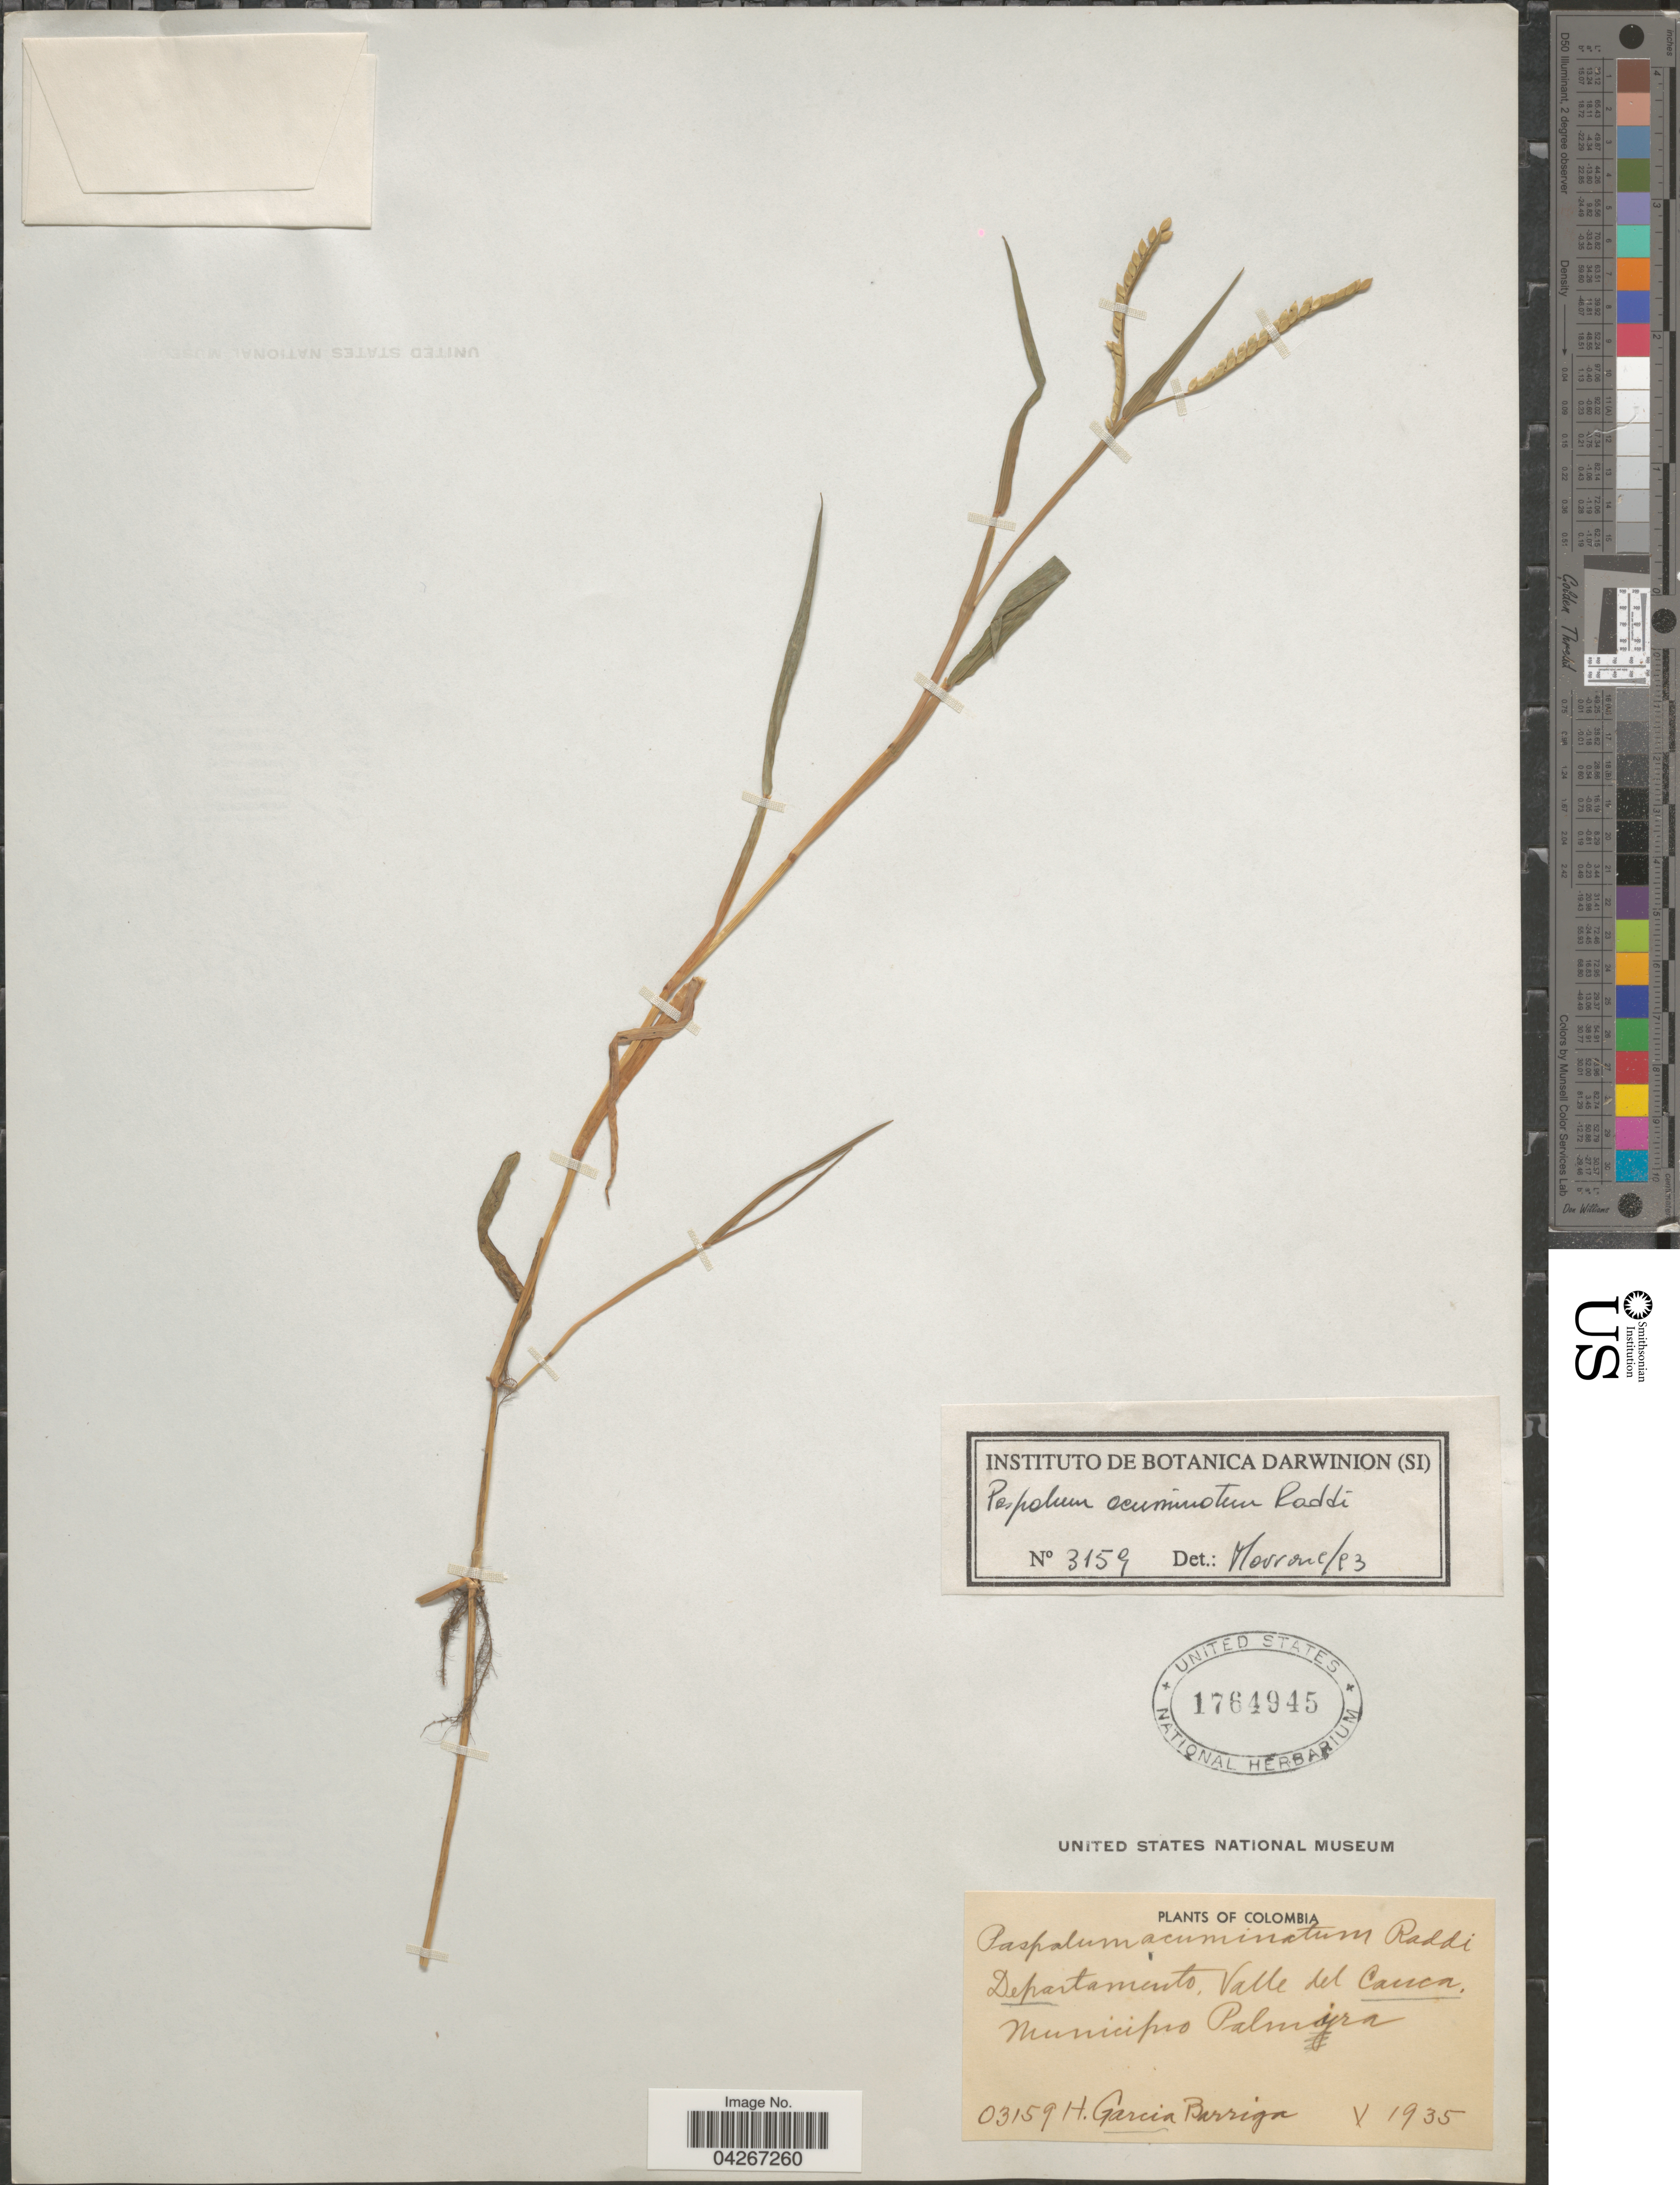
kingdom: Plantae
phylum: Tracheophyta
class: Liliopsida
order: Poales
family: Poaceae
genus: Paspalum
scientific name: Paspalum acuminatum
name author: Raddi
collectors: H. García Barriga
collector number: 03159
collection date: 1935-10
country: Colombia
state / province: Valle del Cauca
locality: Departamento, Valle del Cauca, Municipio Palmira.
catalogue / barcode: US 1764945